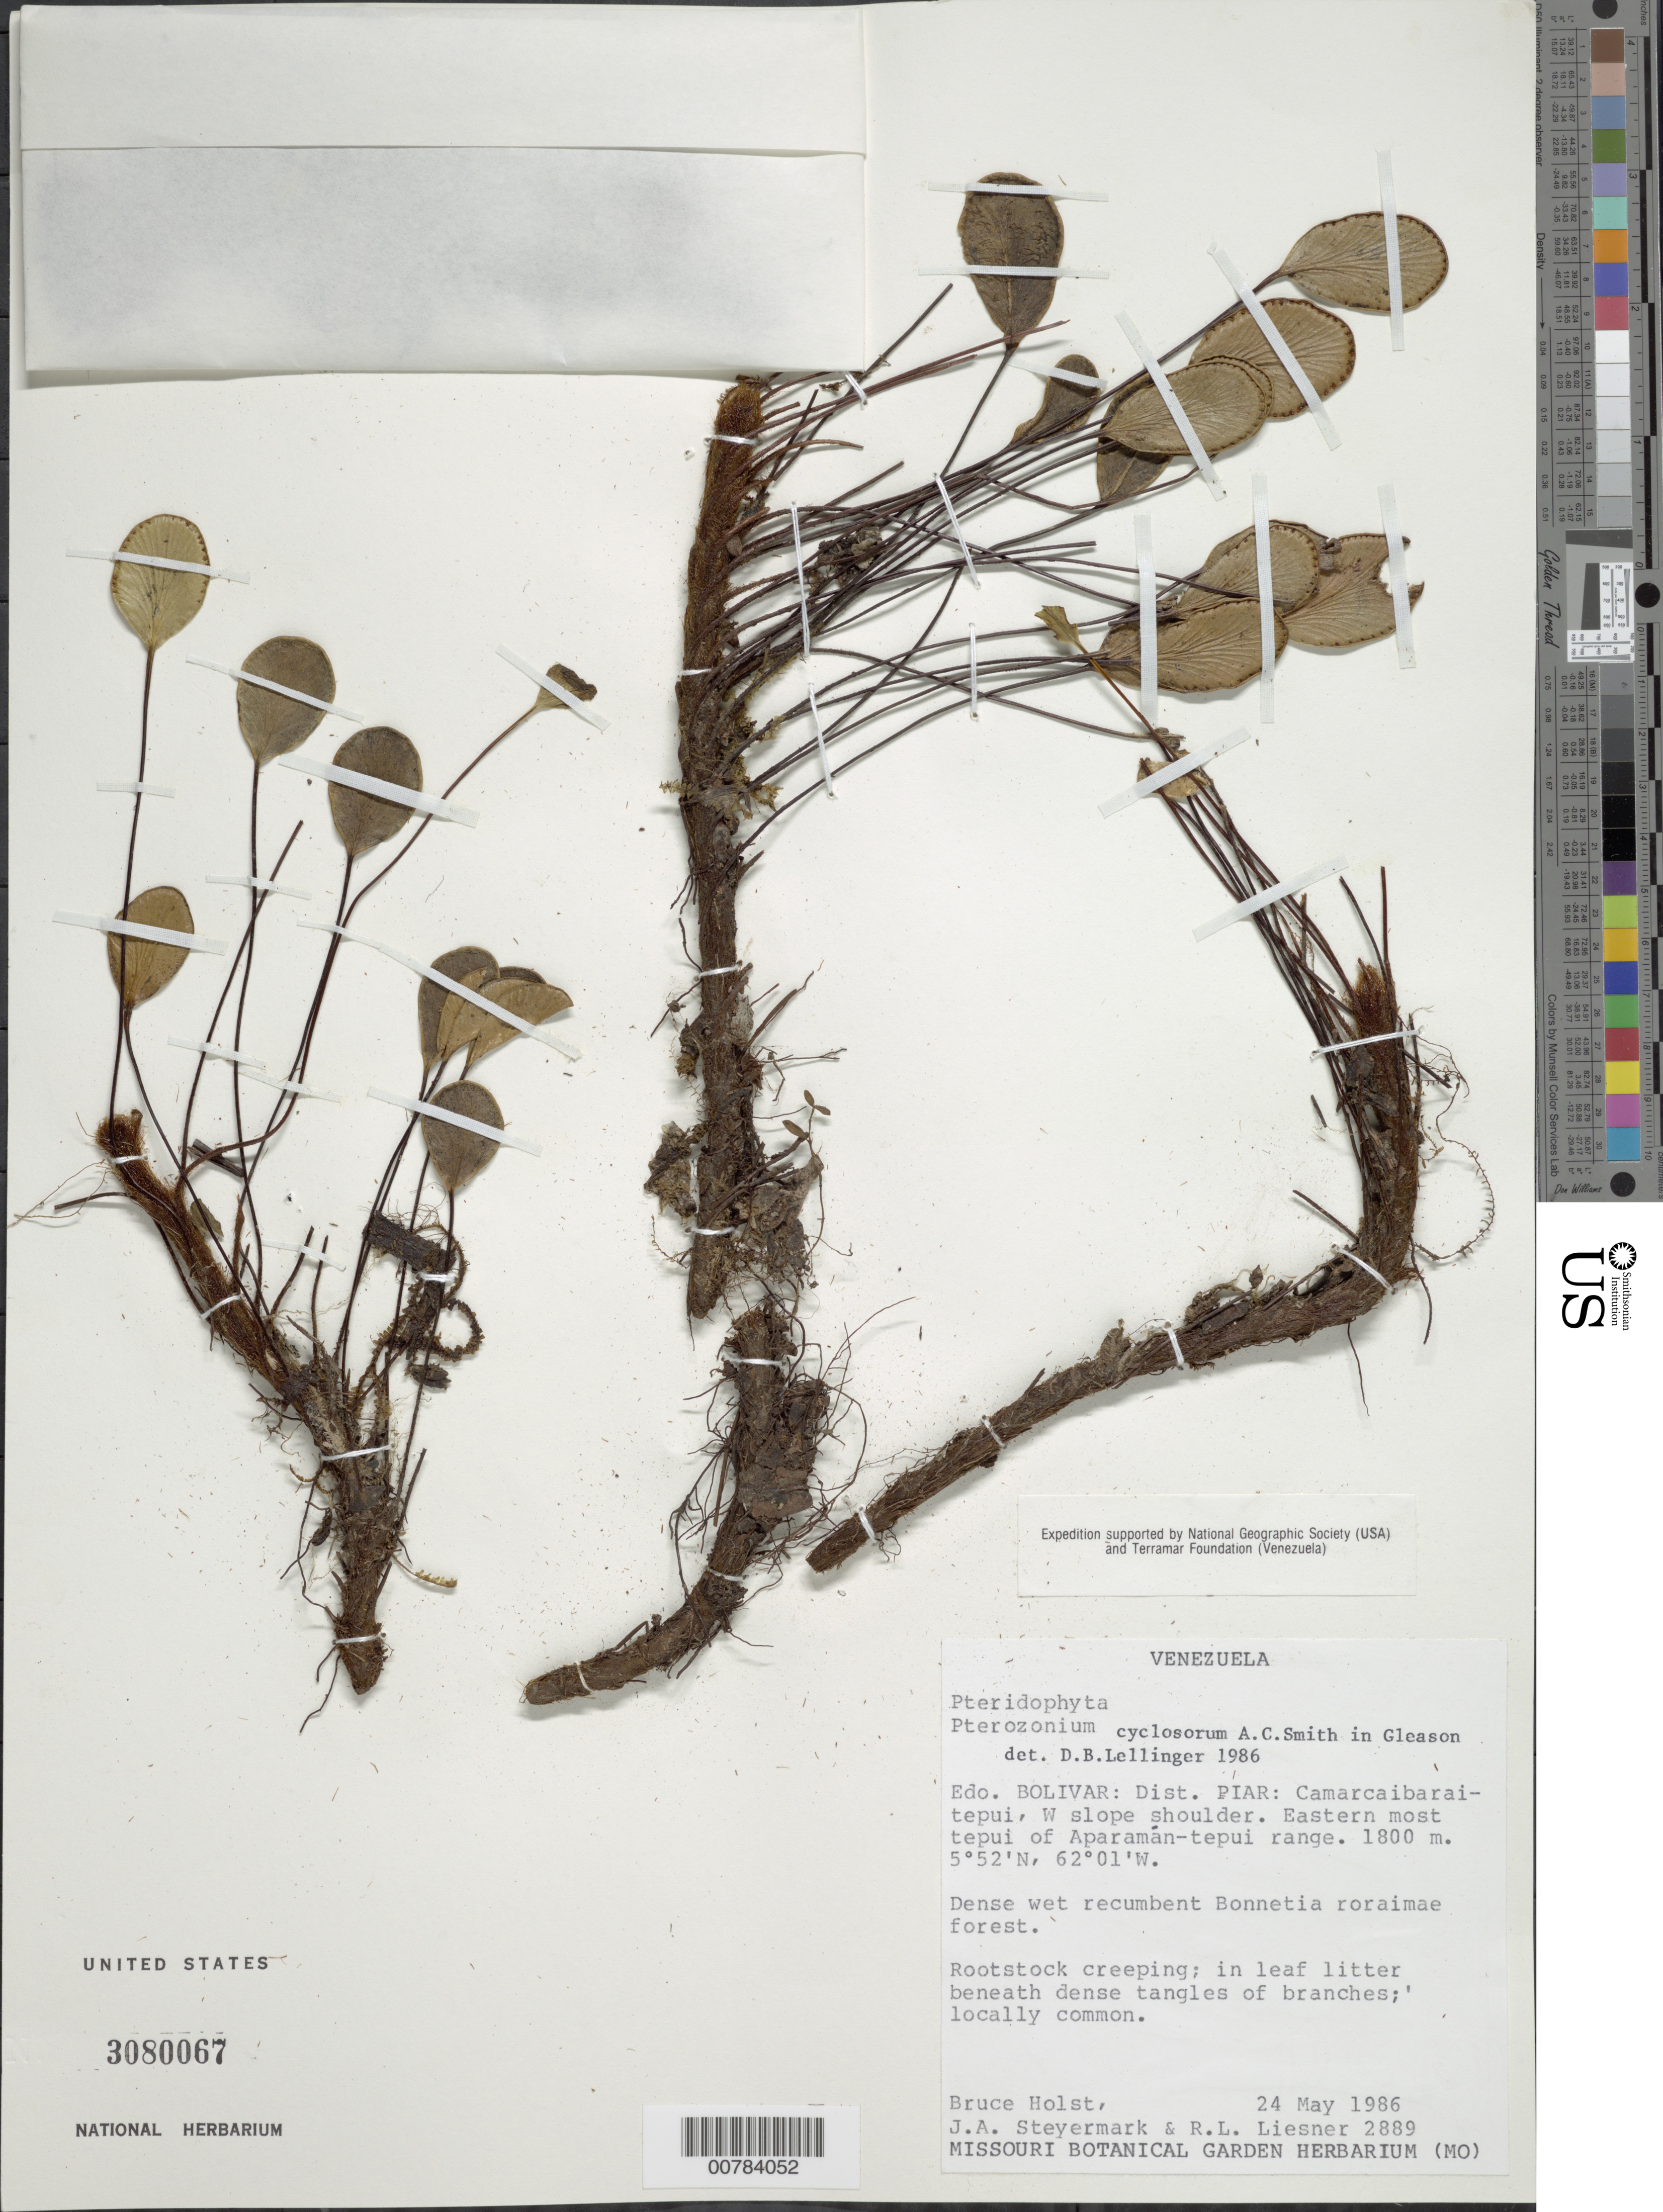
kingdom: Plantae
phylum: Tracheophyta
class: Polypodiopsida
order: Polypodiales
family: Pteridaceae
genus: Pterozonium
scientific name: Pterozonium cyclosorum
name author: A.C. Sm.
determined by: Lellinger, David B., (BOT), Smithsonian Institution - National Museum of Natural History (UNITED STATES)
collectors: B. Holst, J. Steyermark & R. L. Liesner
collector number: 2889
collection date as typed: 24-May-86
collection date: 1986-05-24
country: Venezuela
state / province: Bolívar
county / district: Piar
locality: Camarcaibarai-tepuí; W slope shoulder, E most tepuí of Aparamán-tepuí range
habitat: Dense Bonnetia roraimae forest,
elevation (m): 1800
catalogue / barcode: US 3080067